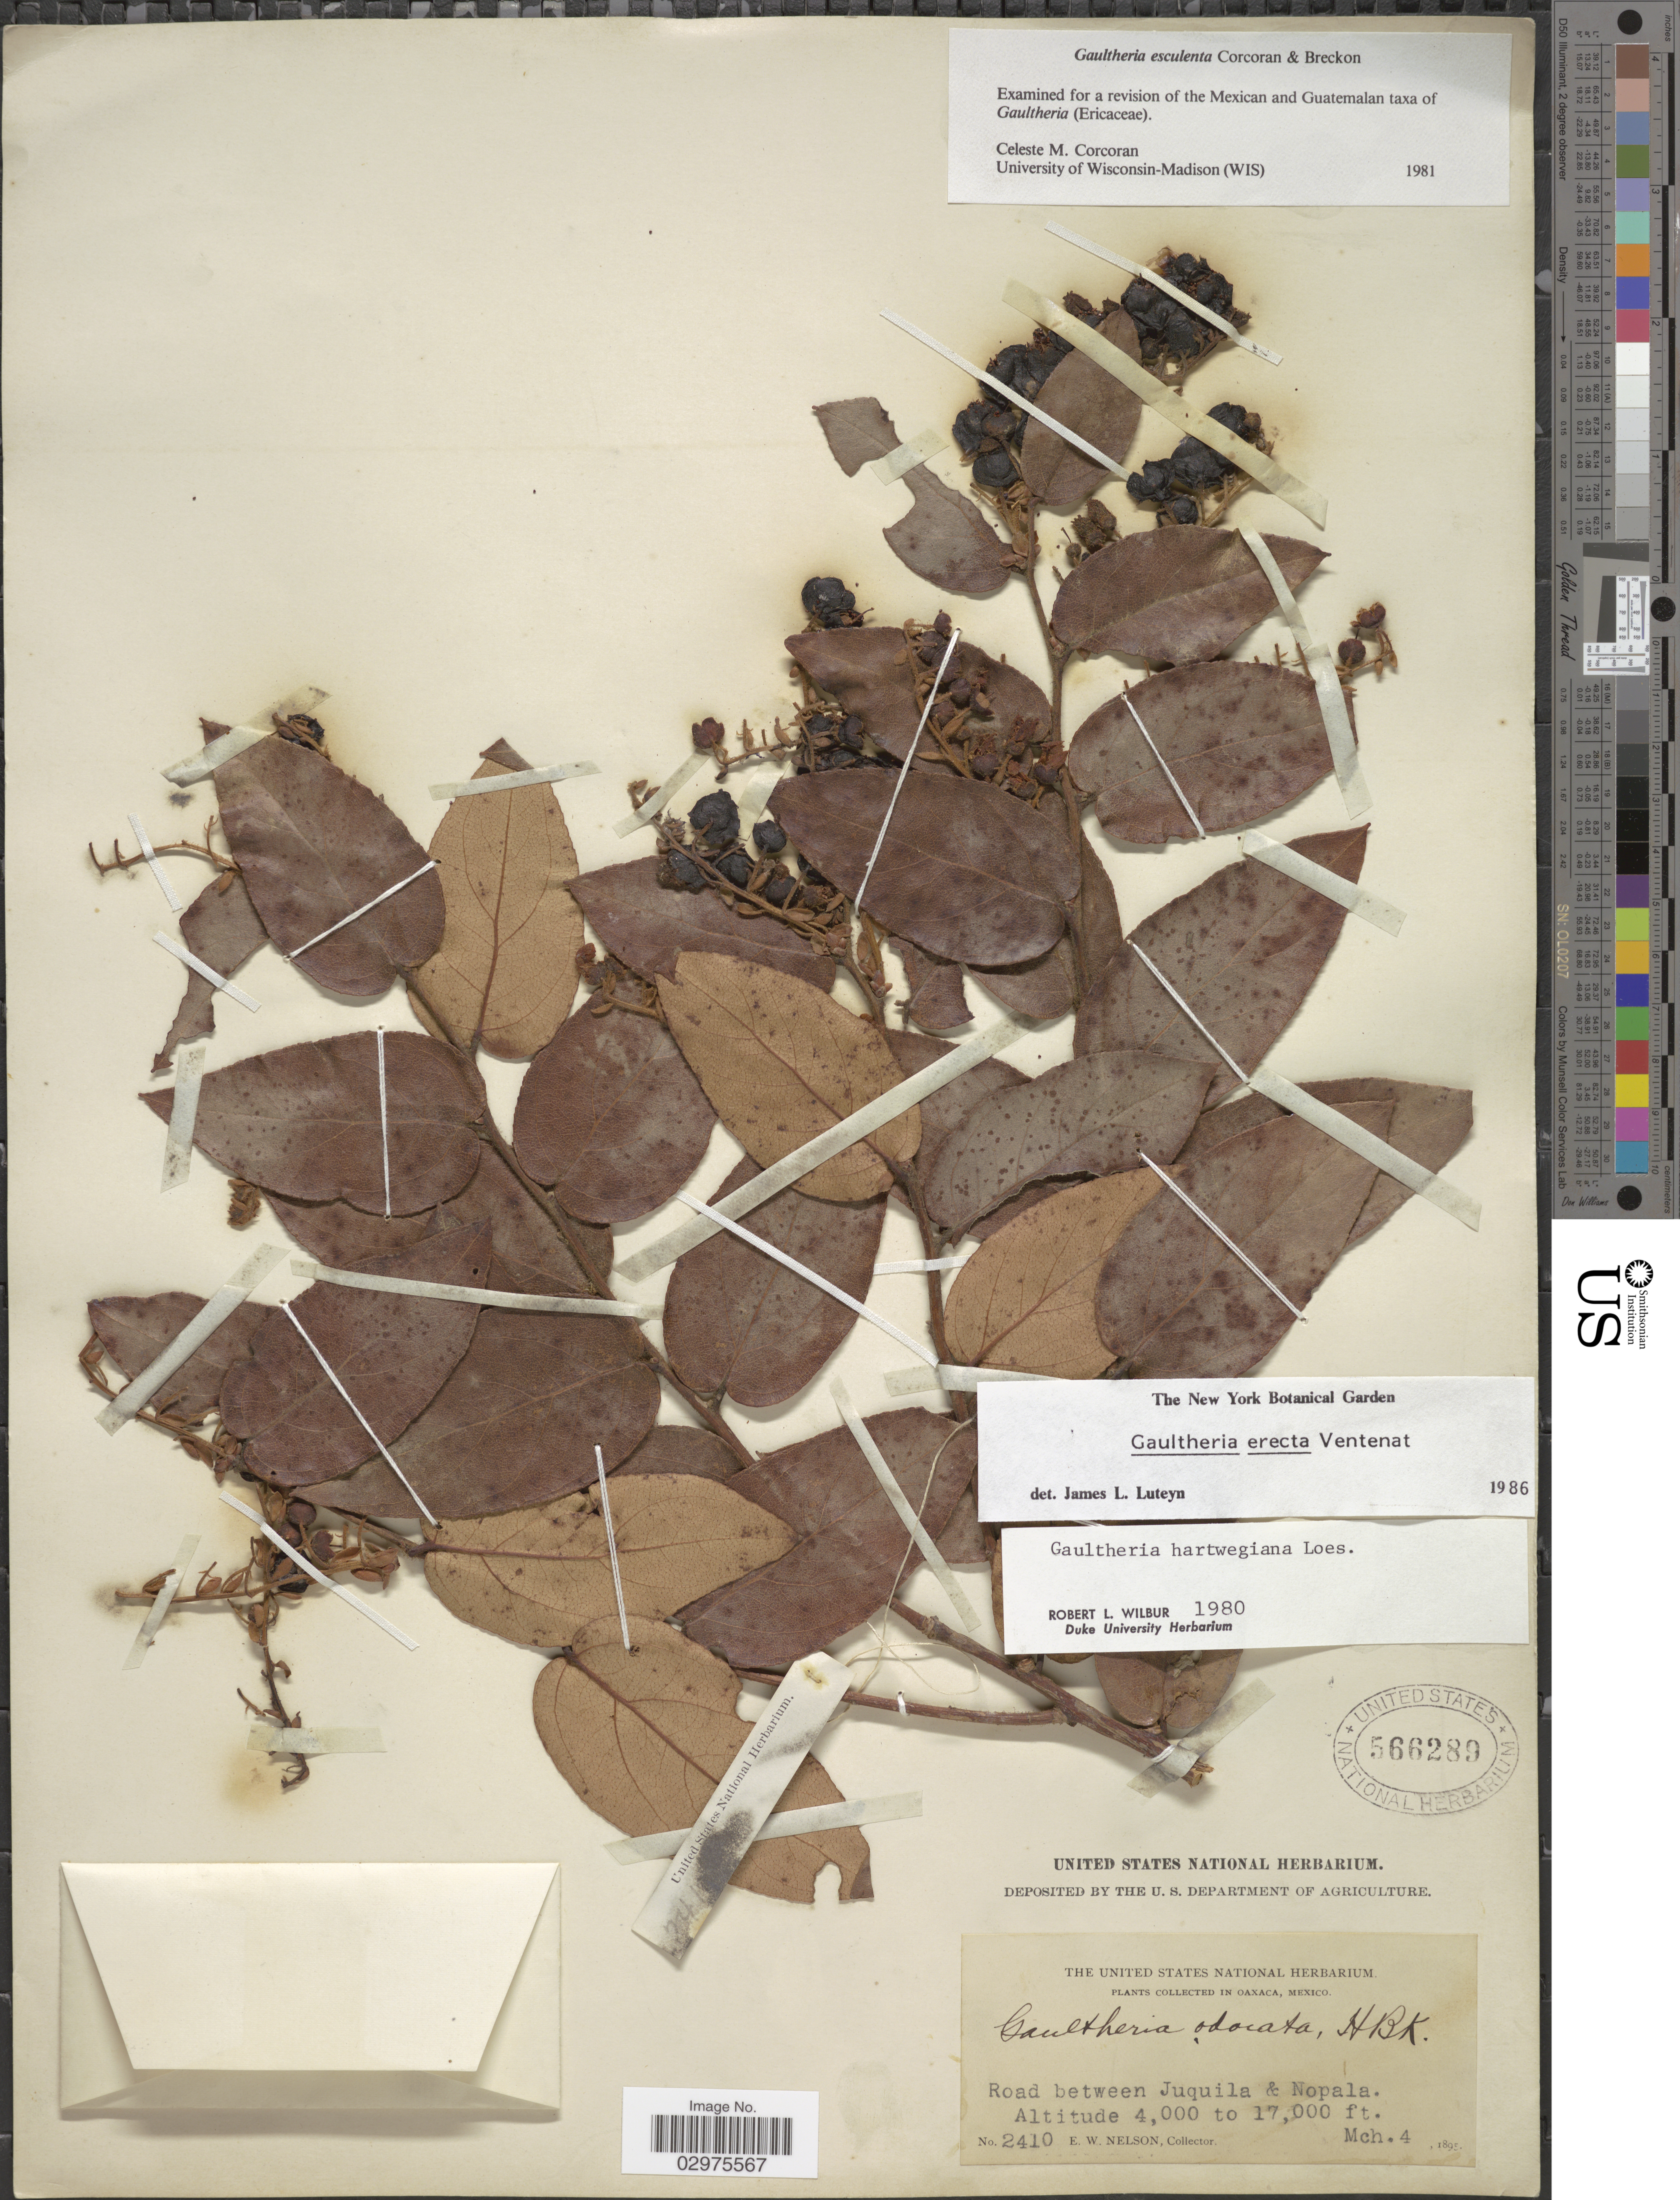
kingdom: Plantae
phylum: Tracheophyta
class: Magnoliopsida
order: Ericales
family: Ericaceae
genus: Gaultheria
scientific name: Gaultheria erecta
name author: Vent.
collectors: E. W. Nelson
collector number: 2410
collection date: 1895-03-04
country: Mexico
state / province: Oaxaca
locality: Road between Juquila & Nopala.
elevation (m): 1219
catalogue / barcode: US 566289